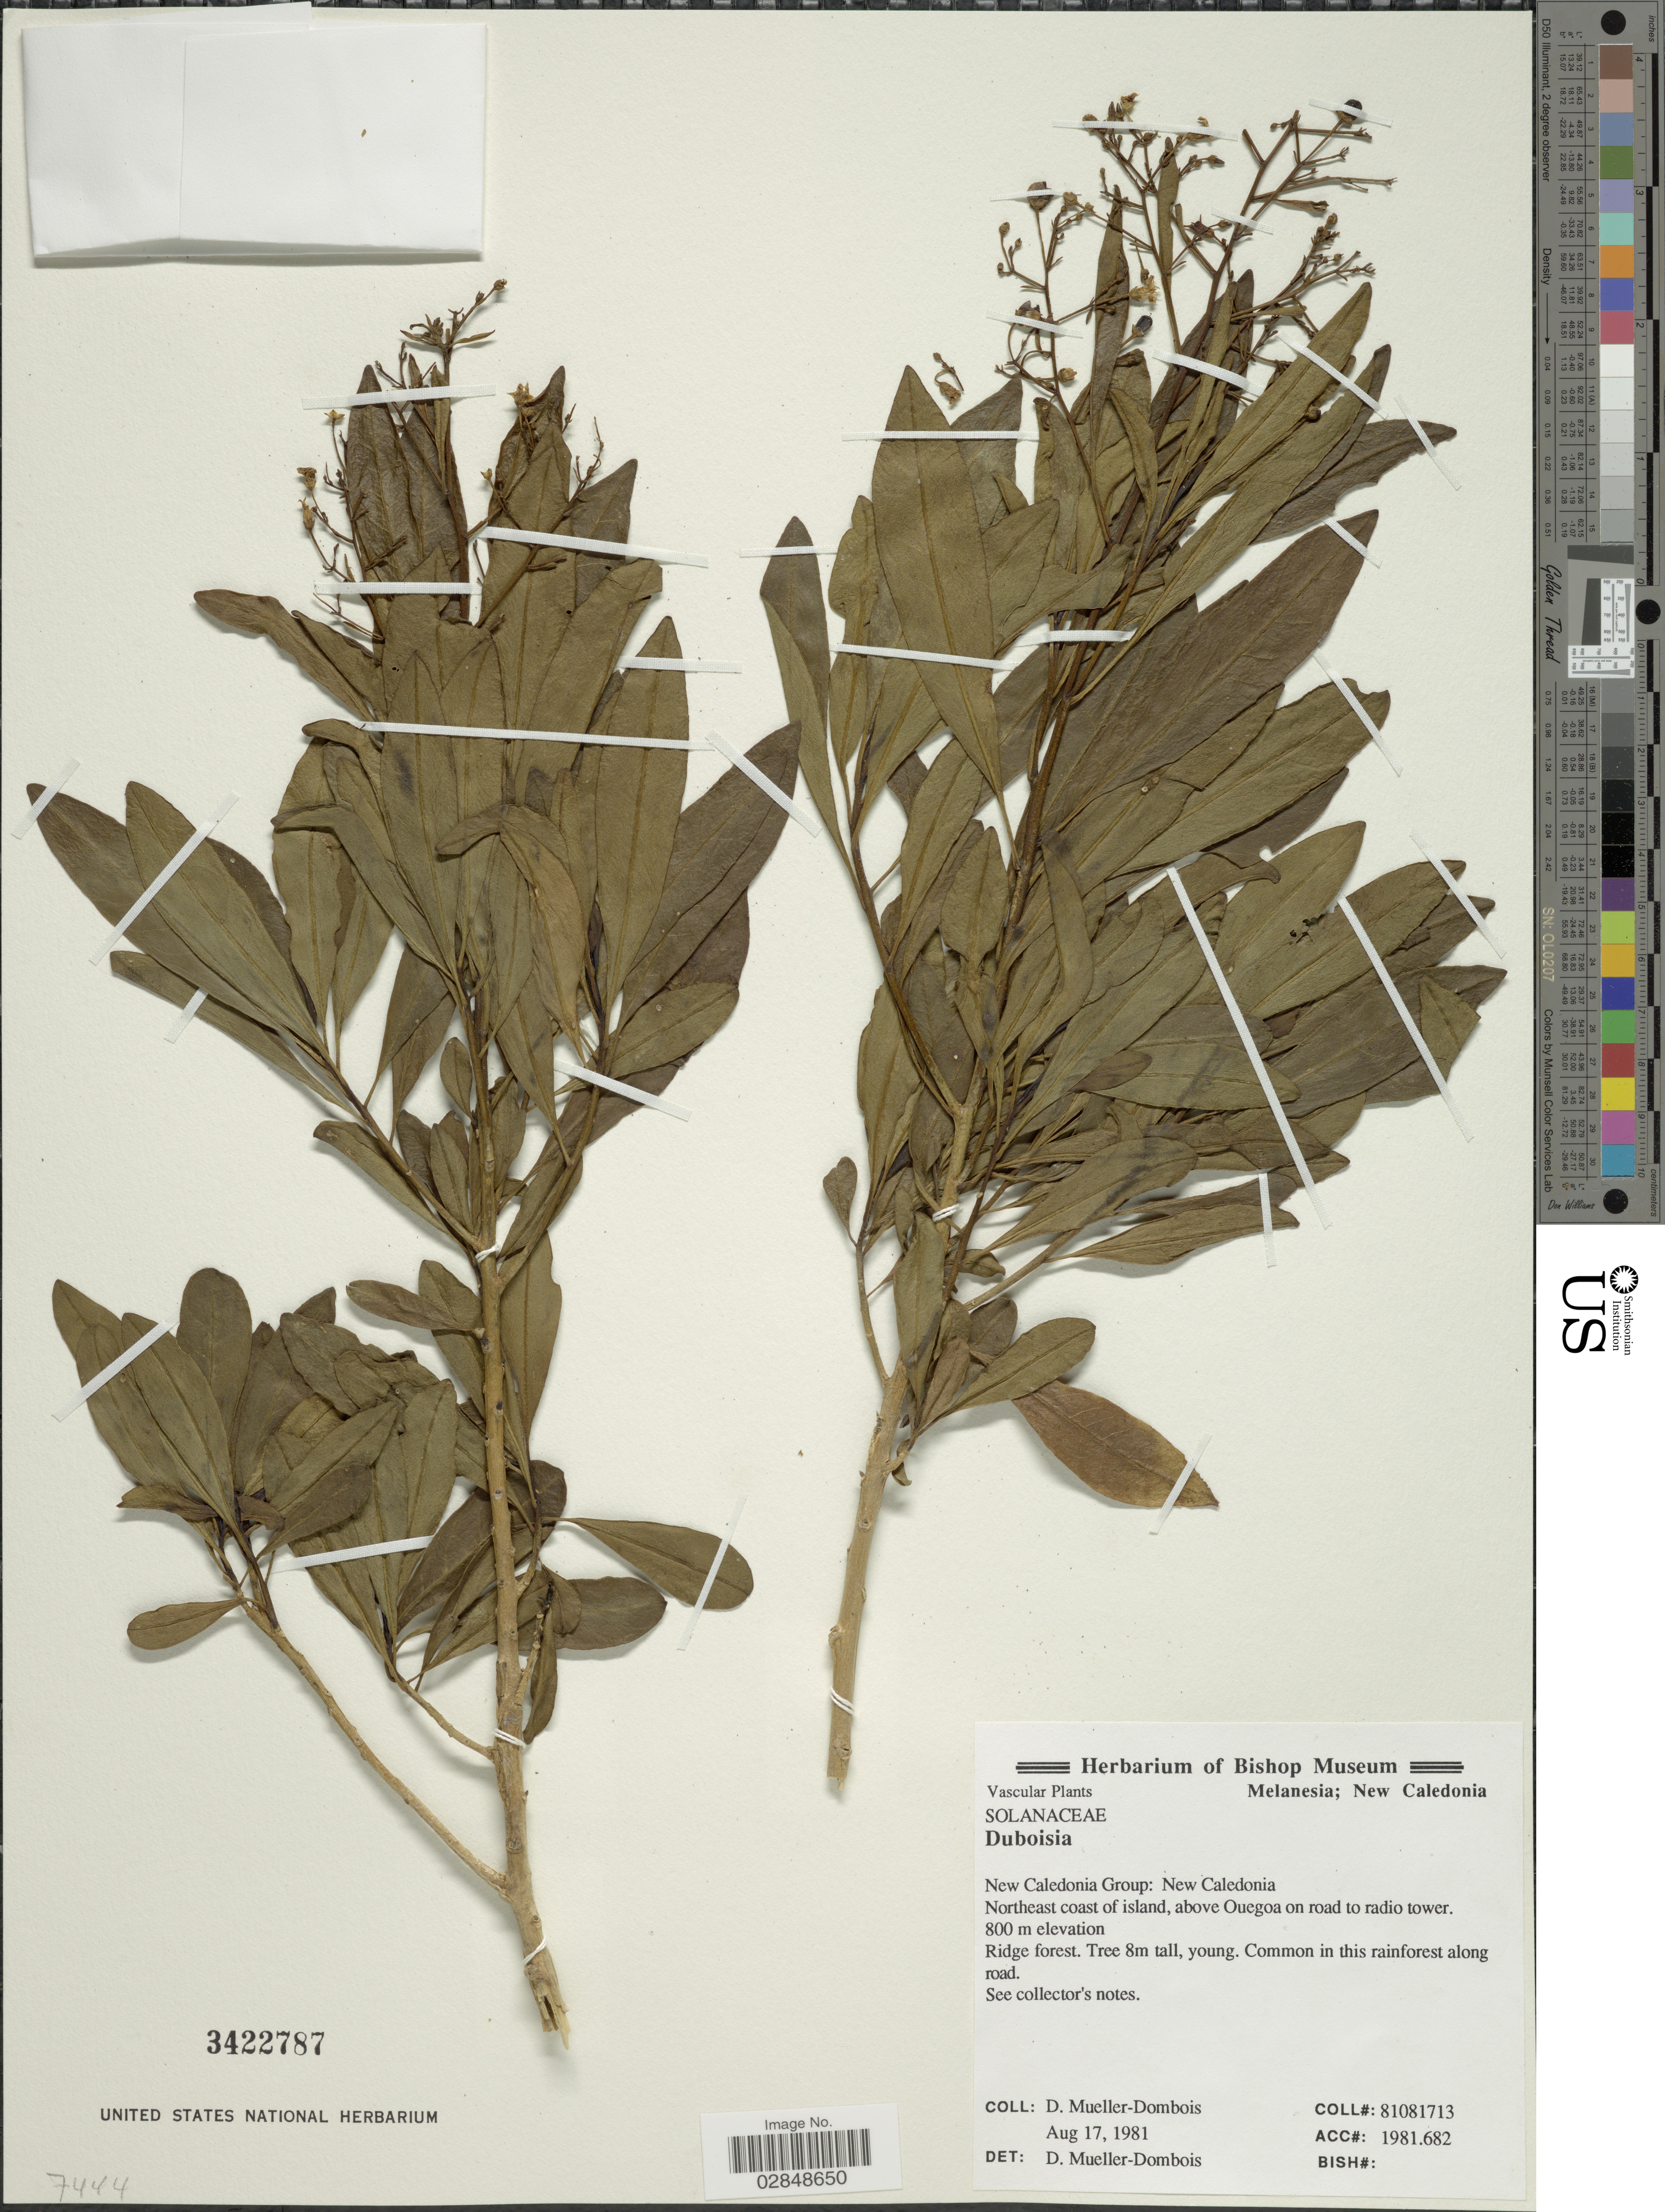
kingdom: Plantae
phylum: Tracheophyta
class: Magnoliopsida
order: Solanales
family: Solanaceae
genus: Duboisia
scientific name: Duboisia myoporoides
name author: R. Br.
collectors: D. Mueller-Dombois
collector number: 81081713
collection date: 1981-08-17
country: New Caledonia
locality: Melanesia. New Caledonia Group. Northeast coast of island, above Ouegoa on road to radio tower.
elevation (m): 800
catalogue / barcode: US 3422787